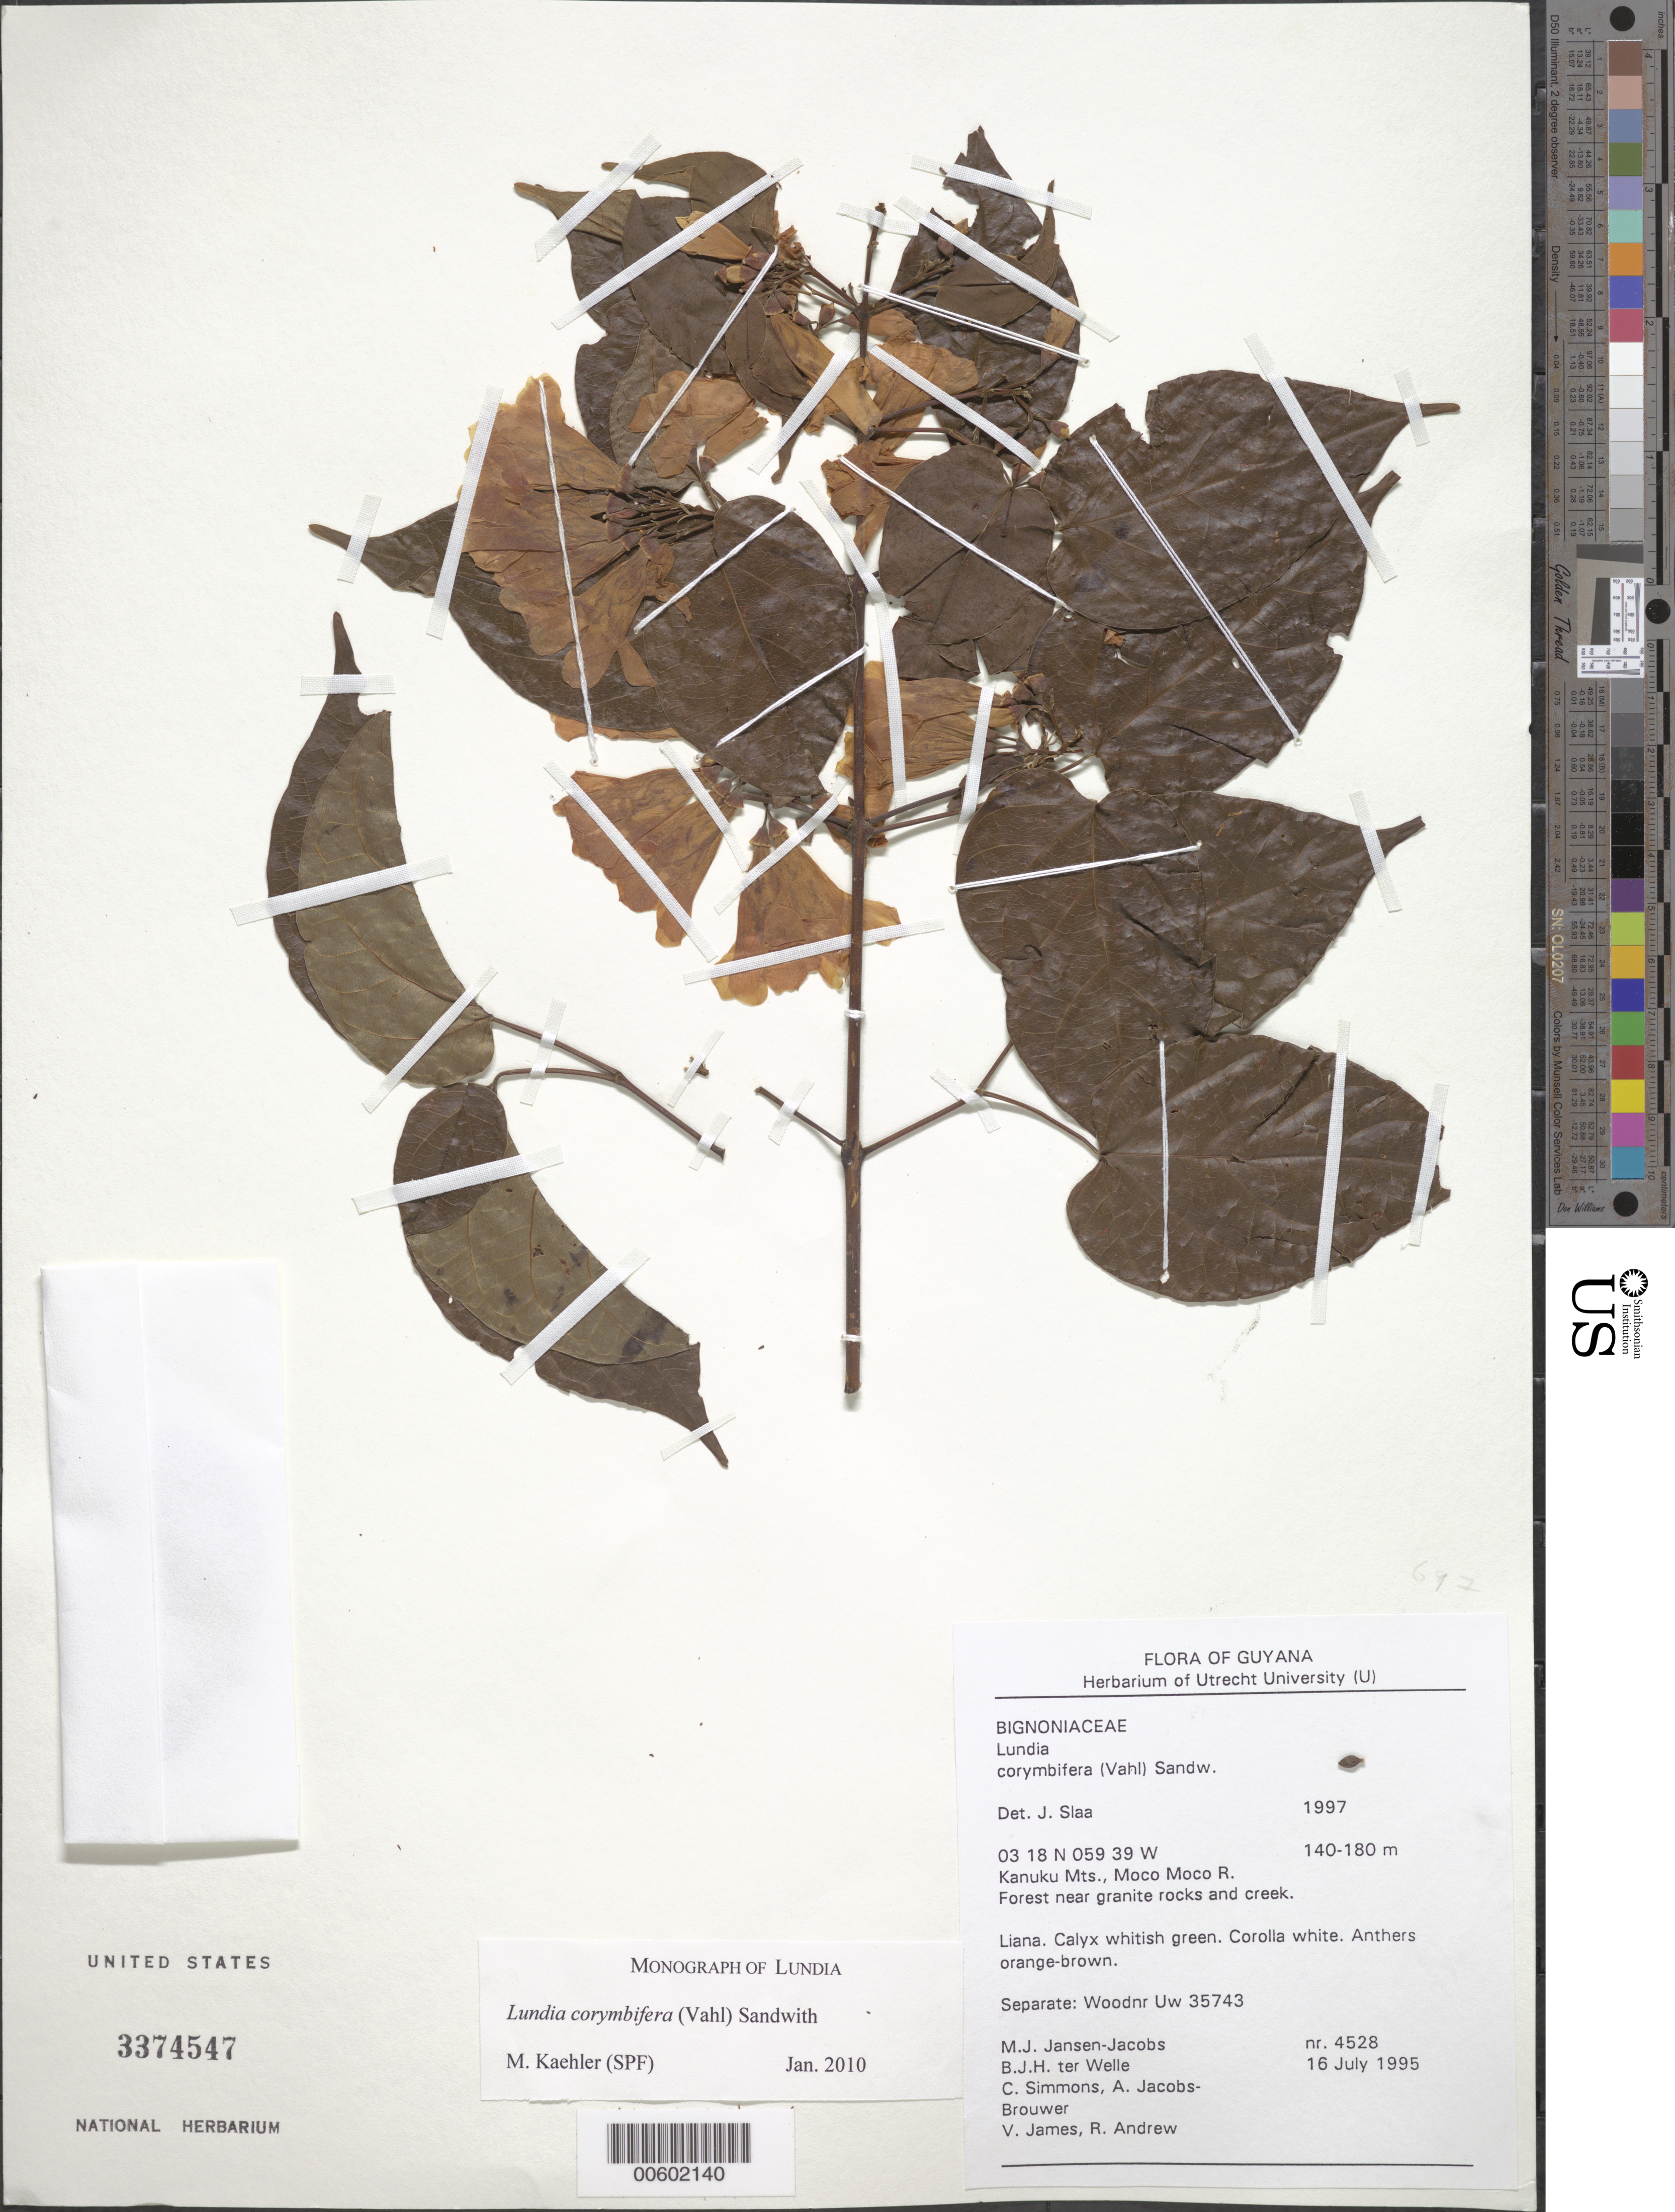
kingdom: Plantae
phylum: Tracheophyta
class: Magnoliopsida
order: Lamiales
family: Bignoniaceae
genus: Lundia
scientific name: Lundia corymbifera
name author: (Vahl) Sandwith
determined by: Slaa, J.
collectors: M. J. Jansen-Jacobs, B. Welle, C. Simmons, A. Jacobs-Brouwer, V. James & R. Andrew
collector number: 4528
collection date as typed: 16-Jul-95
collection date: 1995-07-16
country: Guyana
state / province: U. Takutu-U. Essequibo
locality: Moco Moco River, Kanuku Mts.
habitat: Forest near granite rocks and creek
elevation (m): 140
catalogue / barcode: US 3374547